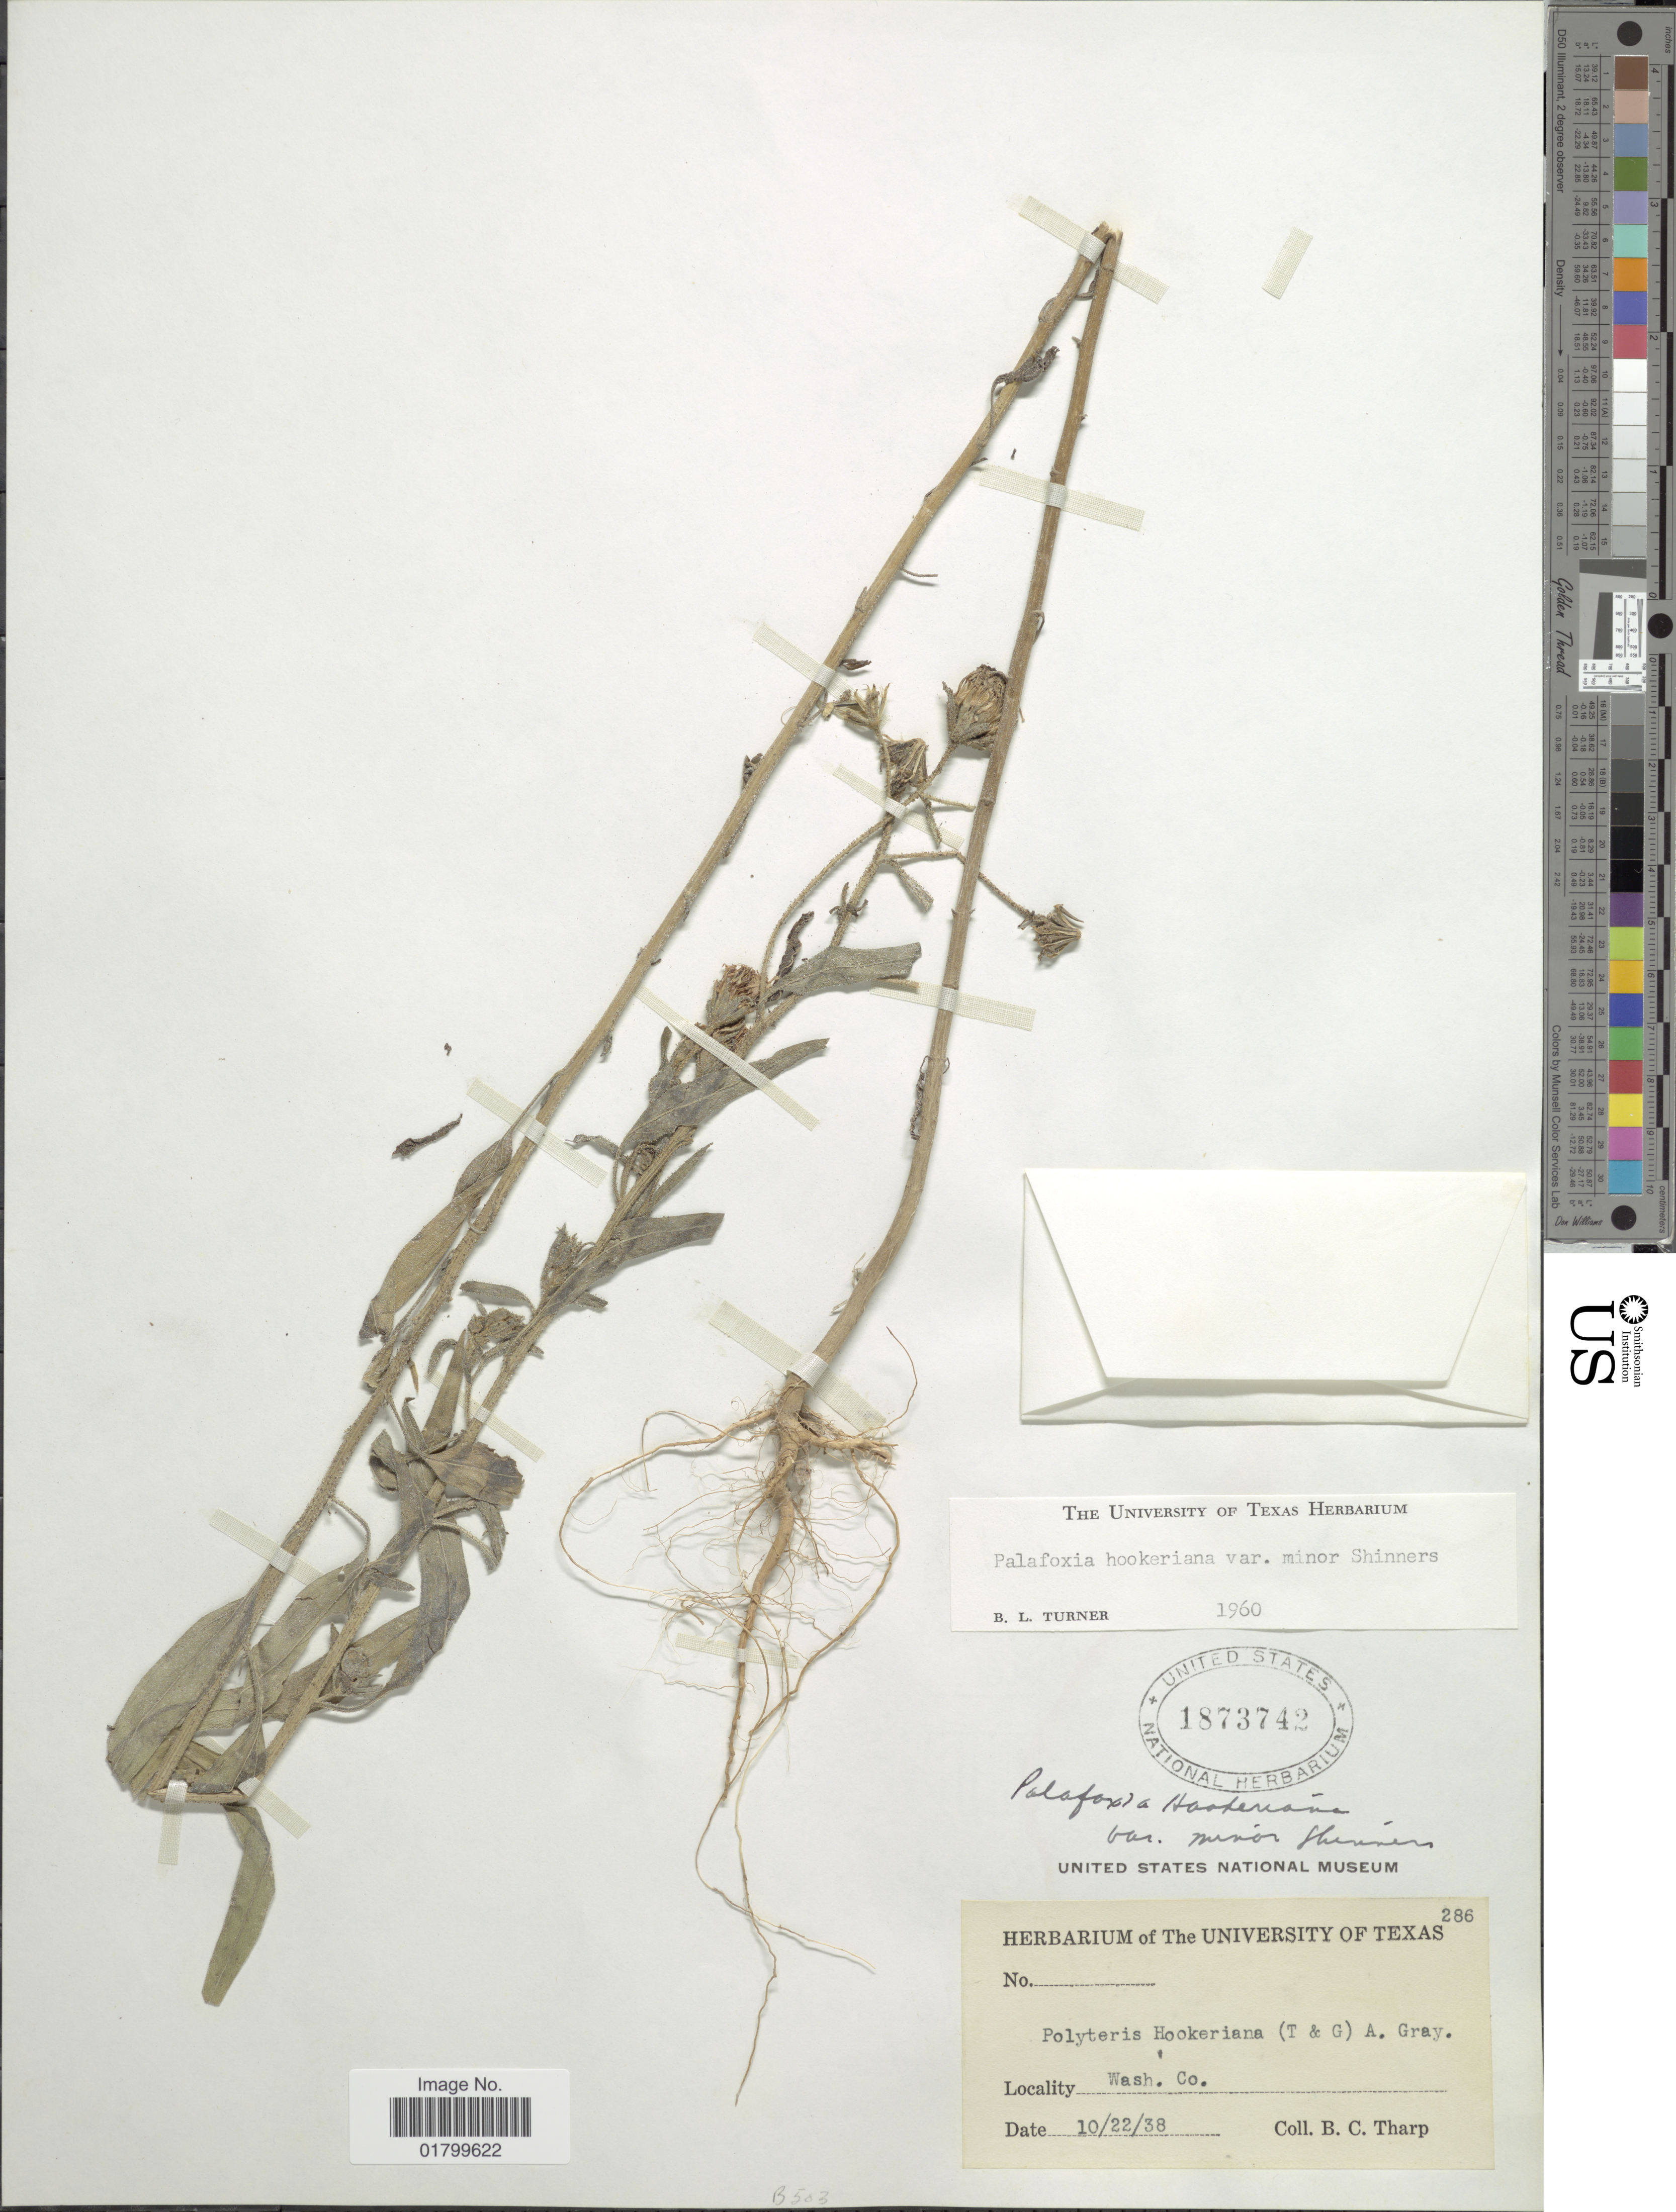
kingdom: Plantae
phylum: Tracheophyta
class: Magnoliopsida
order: Asterales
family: Asteraceae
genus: Palafoxia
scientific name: Palafoxia hookeriana var. minor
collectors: B. C. Tharp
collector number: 286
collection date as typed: Transcribed d/m/y: 22/10/38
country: United States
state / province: Washington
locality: Wash. Co.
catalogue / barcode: US 1873742